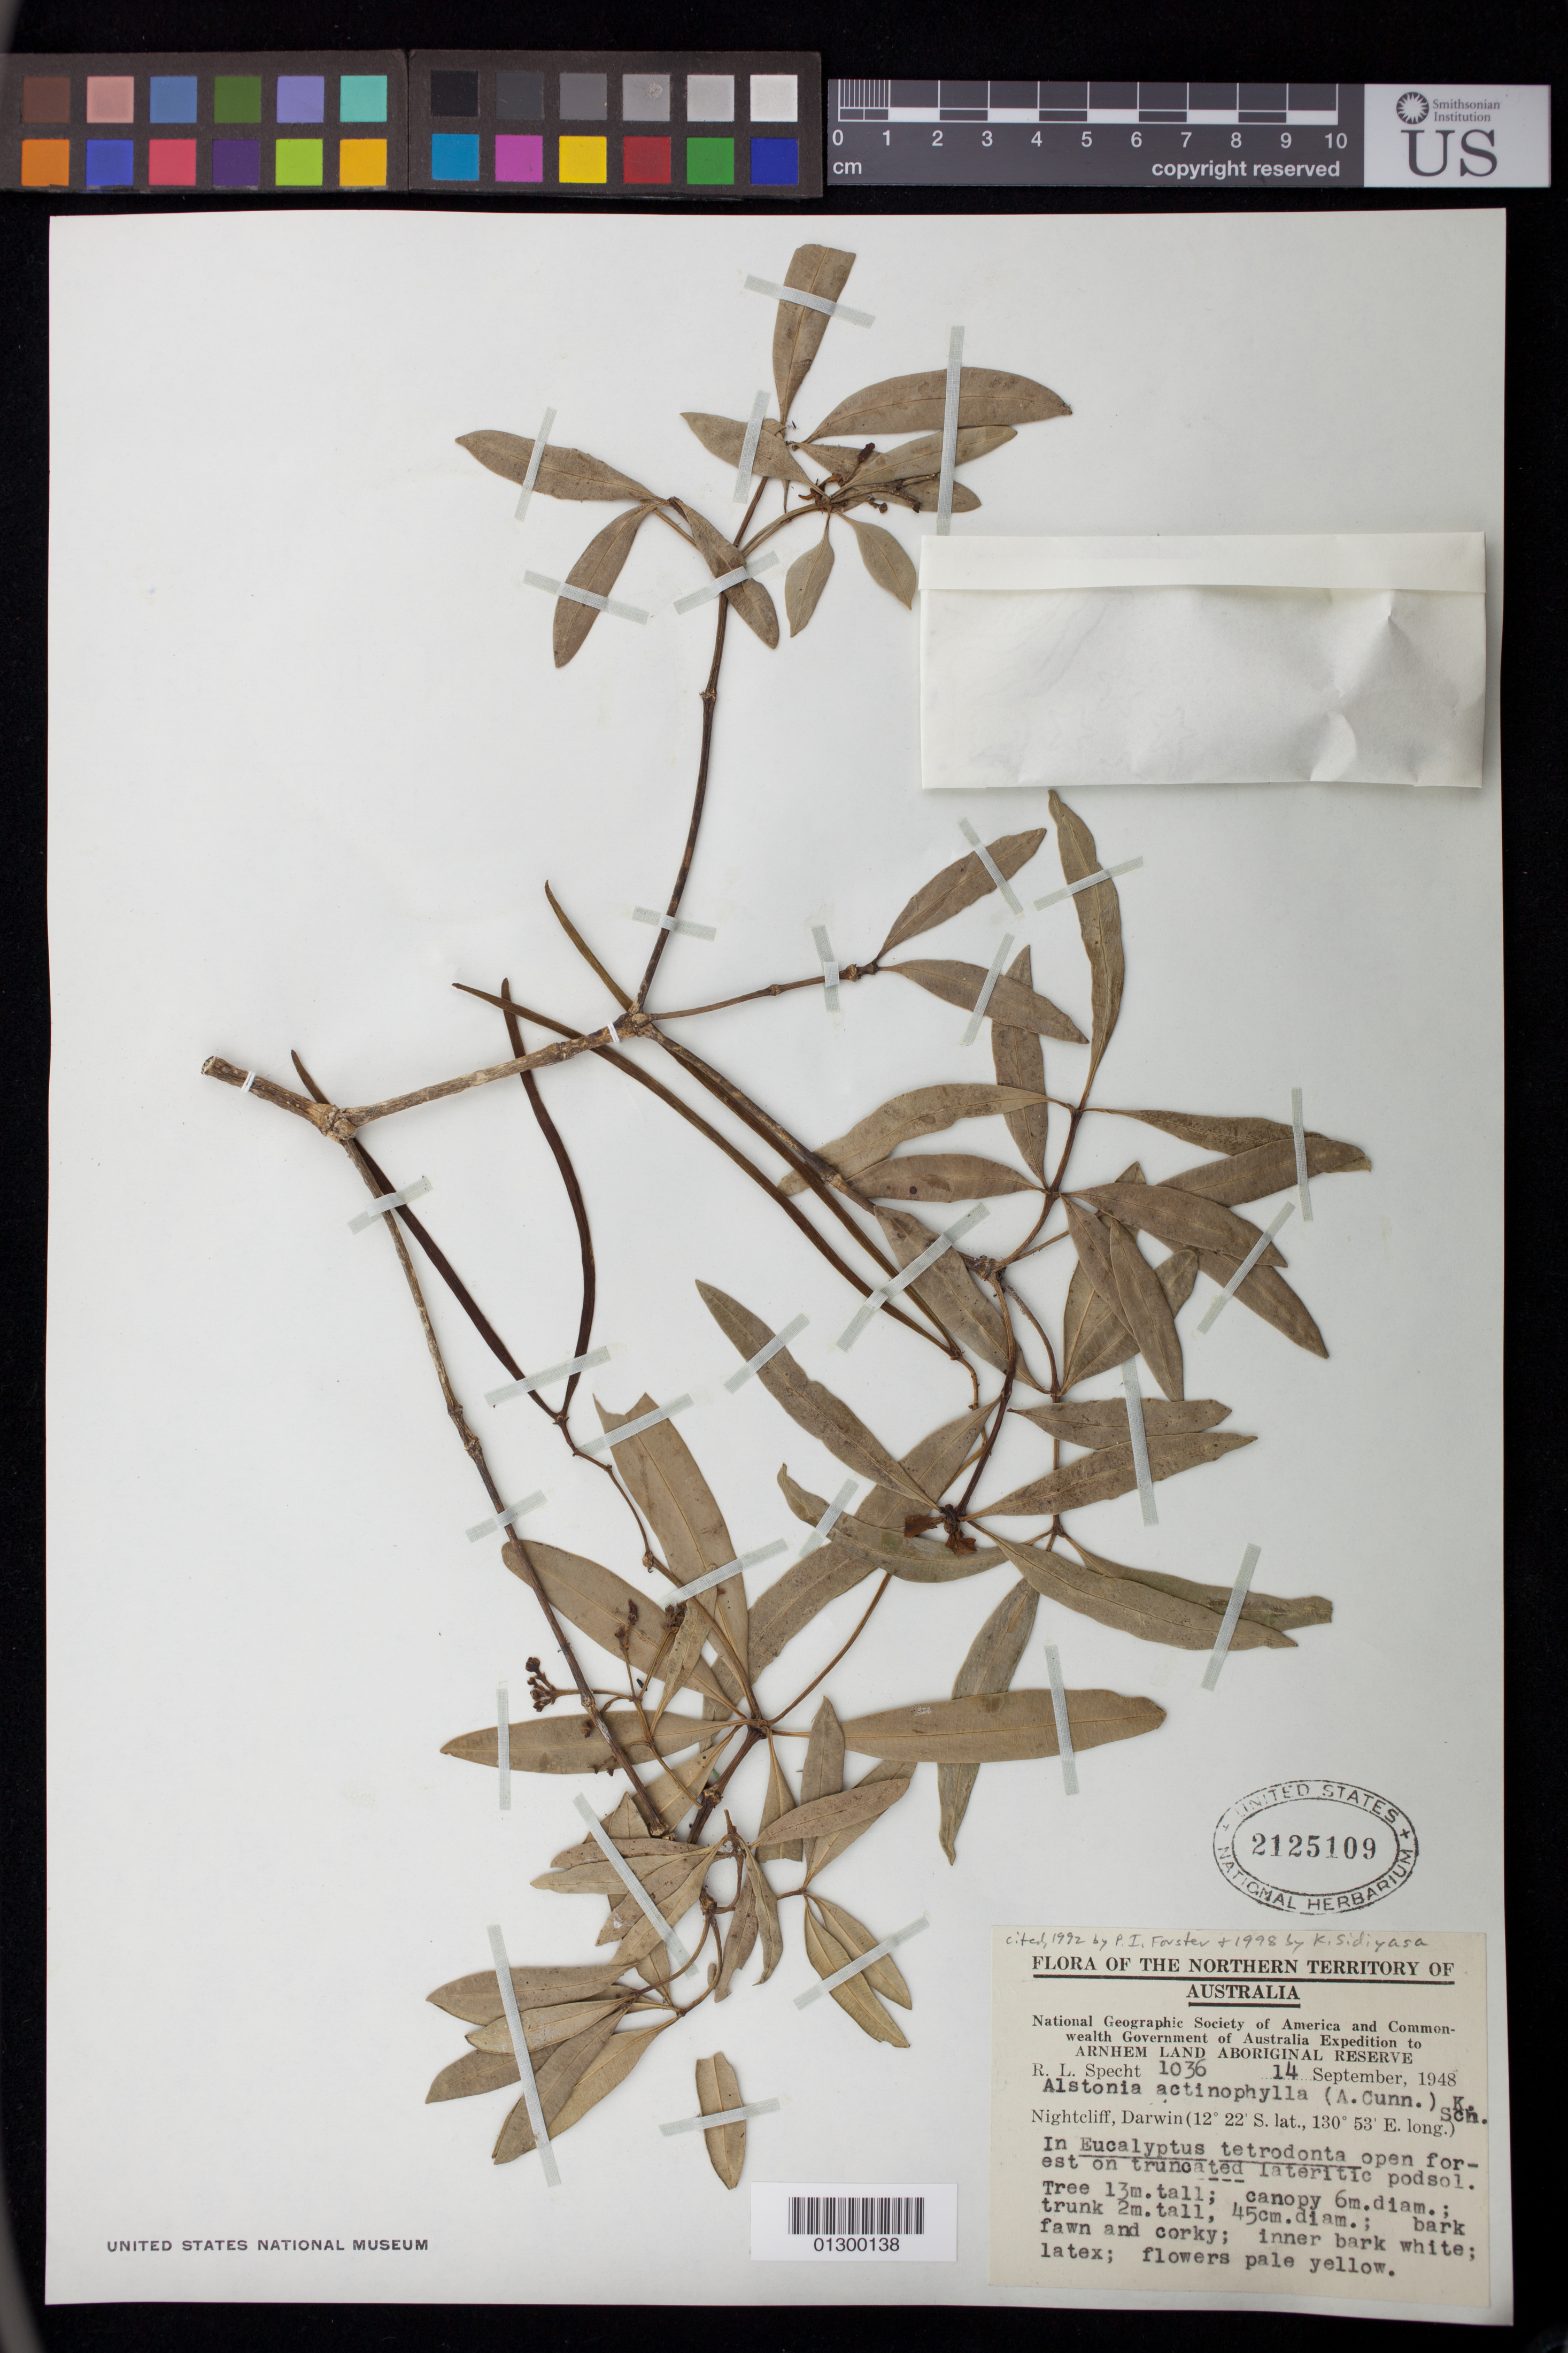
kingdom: Plantae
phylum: Tracheophyta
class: Magnoliopsida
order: Gentianales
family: Apocynaceae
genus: Alstonia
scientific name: Alstonia actinophylla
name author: (A. Cunn.) K. Schum.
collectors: R. L. Specht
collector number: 1036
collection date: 1948-09-14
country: Australia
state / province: Northern Territory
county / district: Darwin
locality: Nightcliff.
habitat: In Eucalyptus tetrodonta open forest on truncated lateritic podsol.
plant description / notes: Tree 13 m. tall; canopy 6 m. diam.; trunk 2 m. tall, 45 cm. diam.; bark fawn and corky; inner bark white; latex; flowers pale yellow.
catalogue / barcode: US 2125109